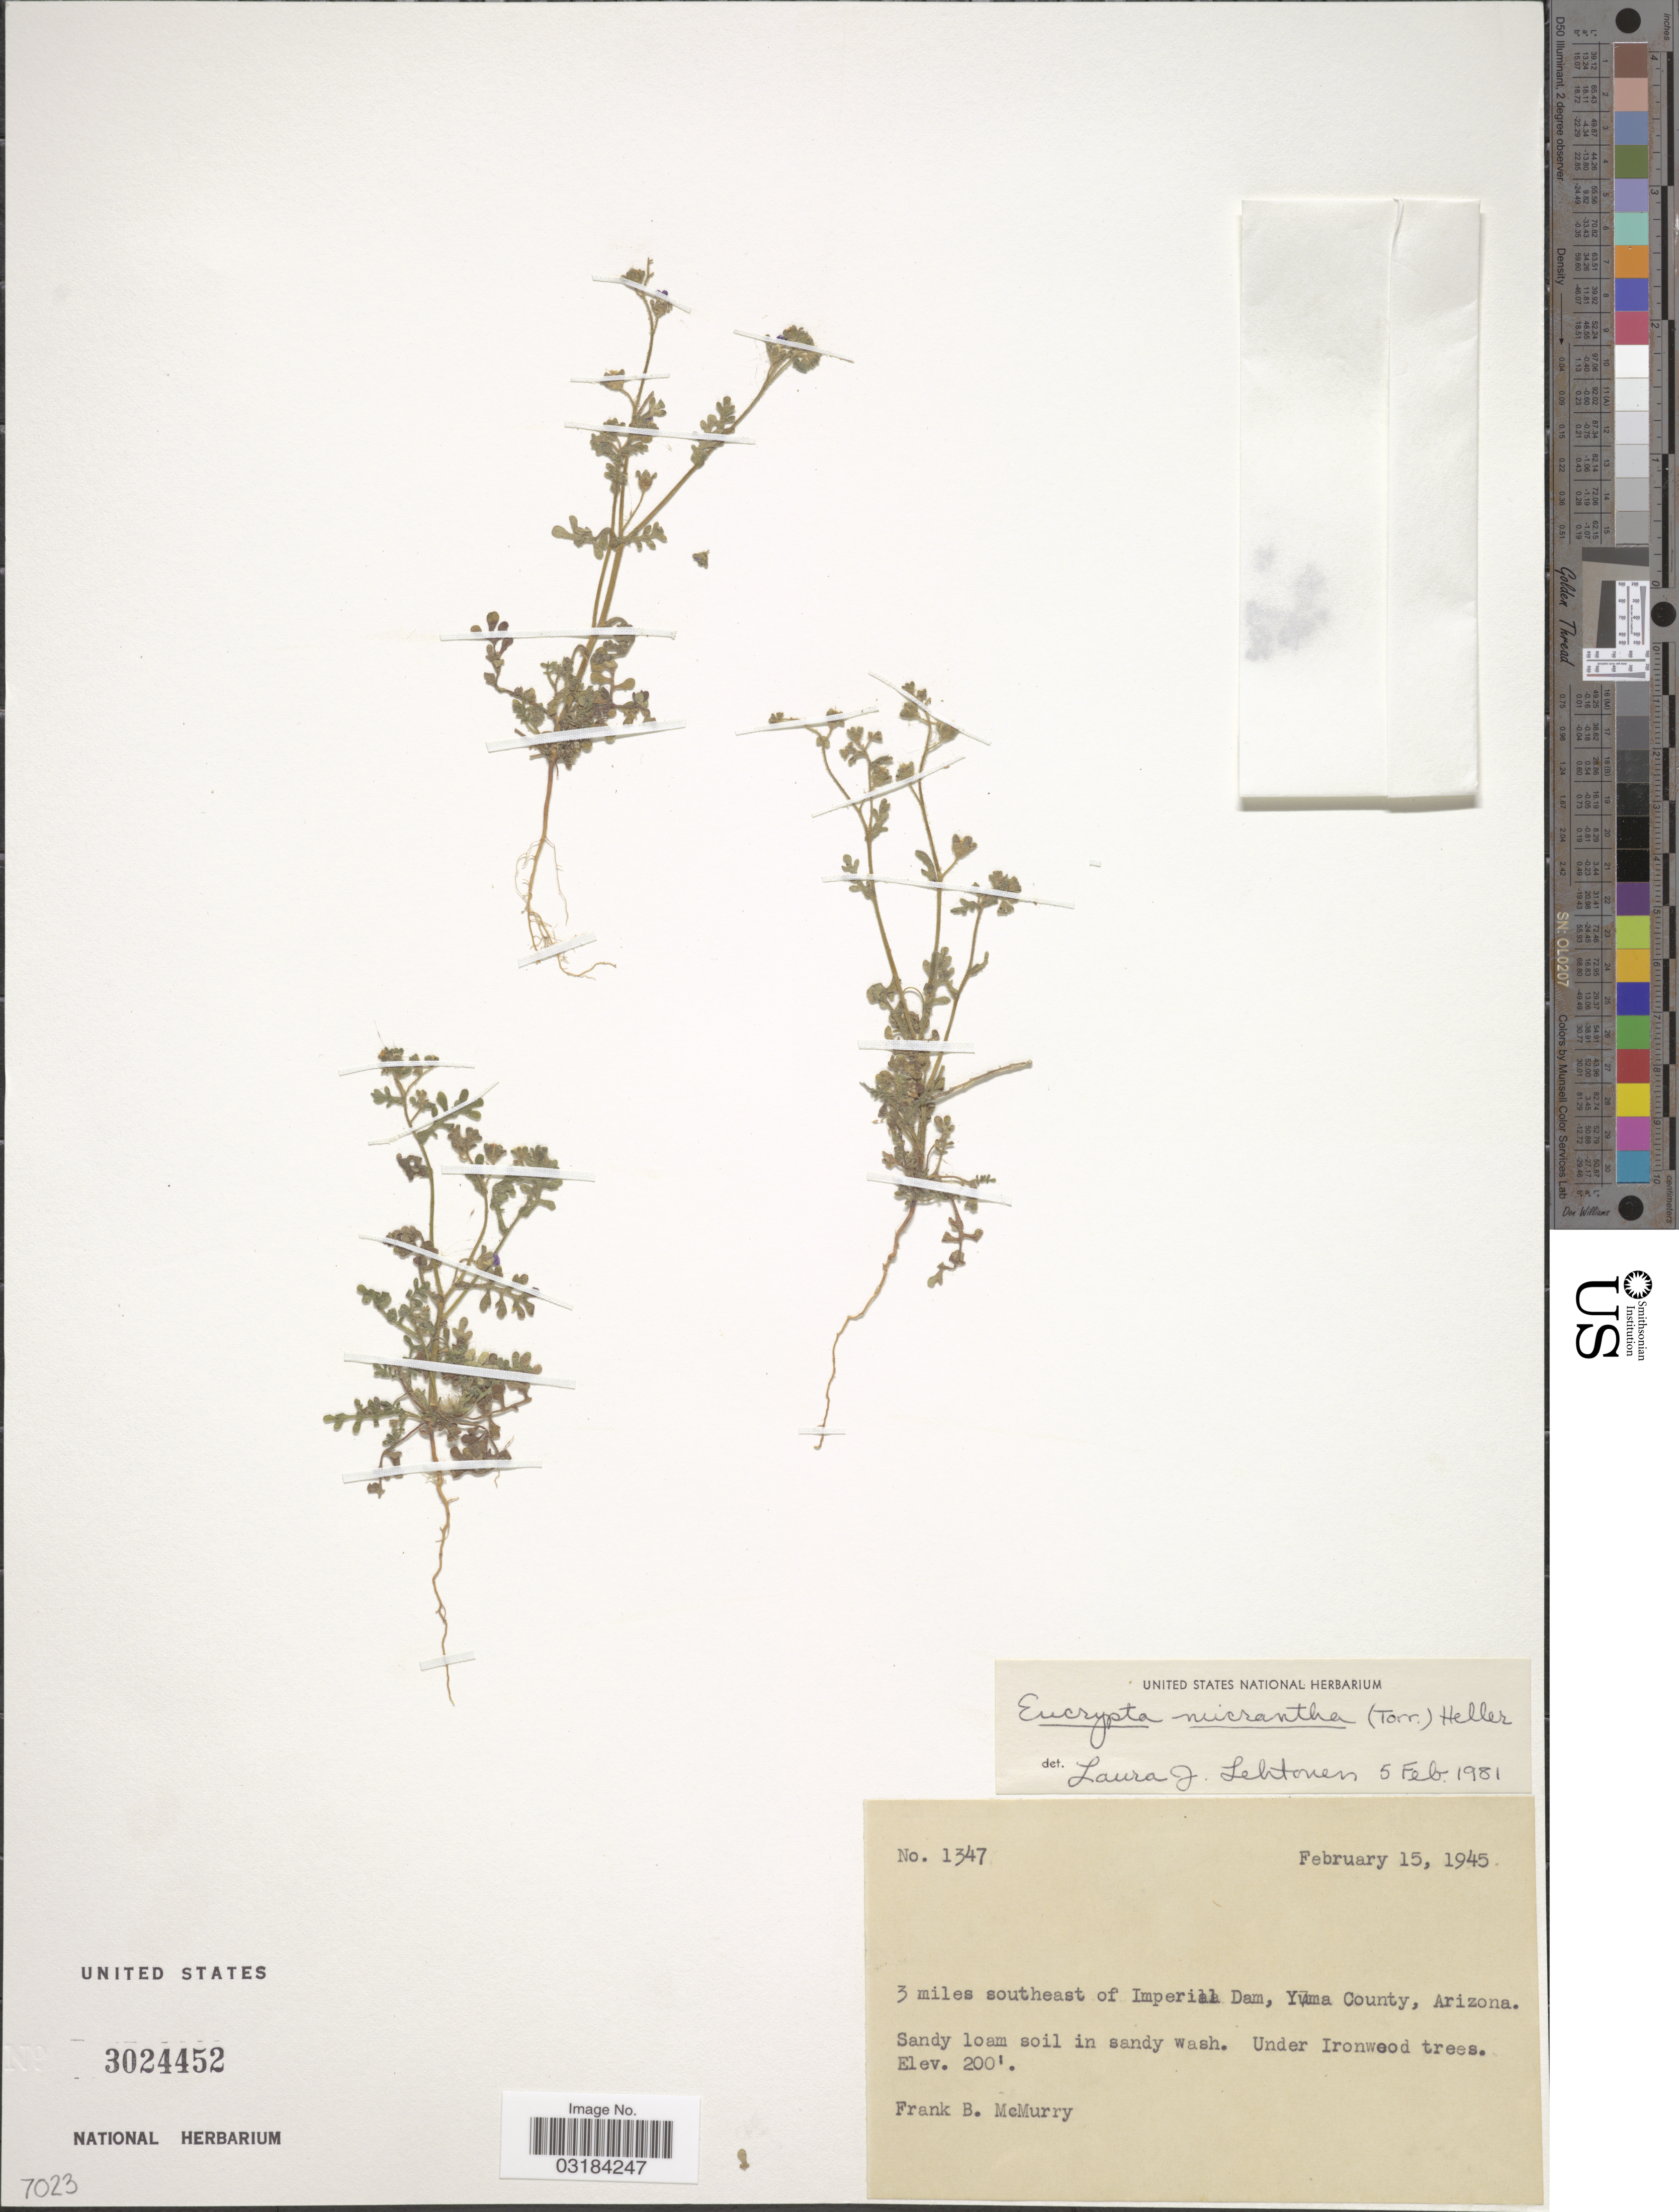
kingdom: Plantae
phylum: Tracheophyta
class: Magnoliopsida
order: Boraginales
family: Hydrophyllaceae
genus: Eucrypta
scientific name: Eucrypta micrantha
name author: (Torr.) A. Heller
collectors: F. B. McMurry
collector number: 1347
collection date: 1945-02-15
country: United States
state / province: Arizona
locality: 3 miles southeast of Imperial Dam, Yuma County.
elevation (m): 61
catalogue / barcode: US 3024452